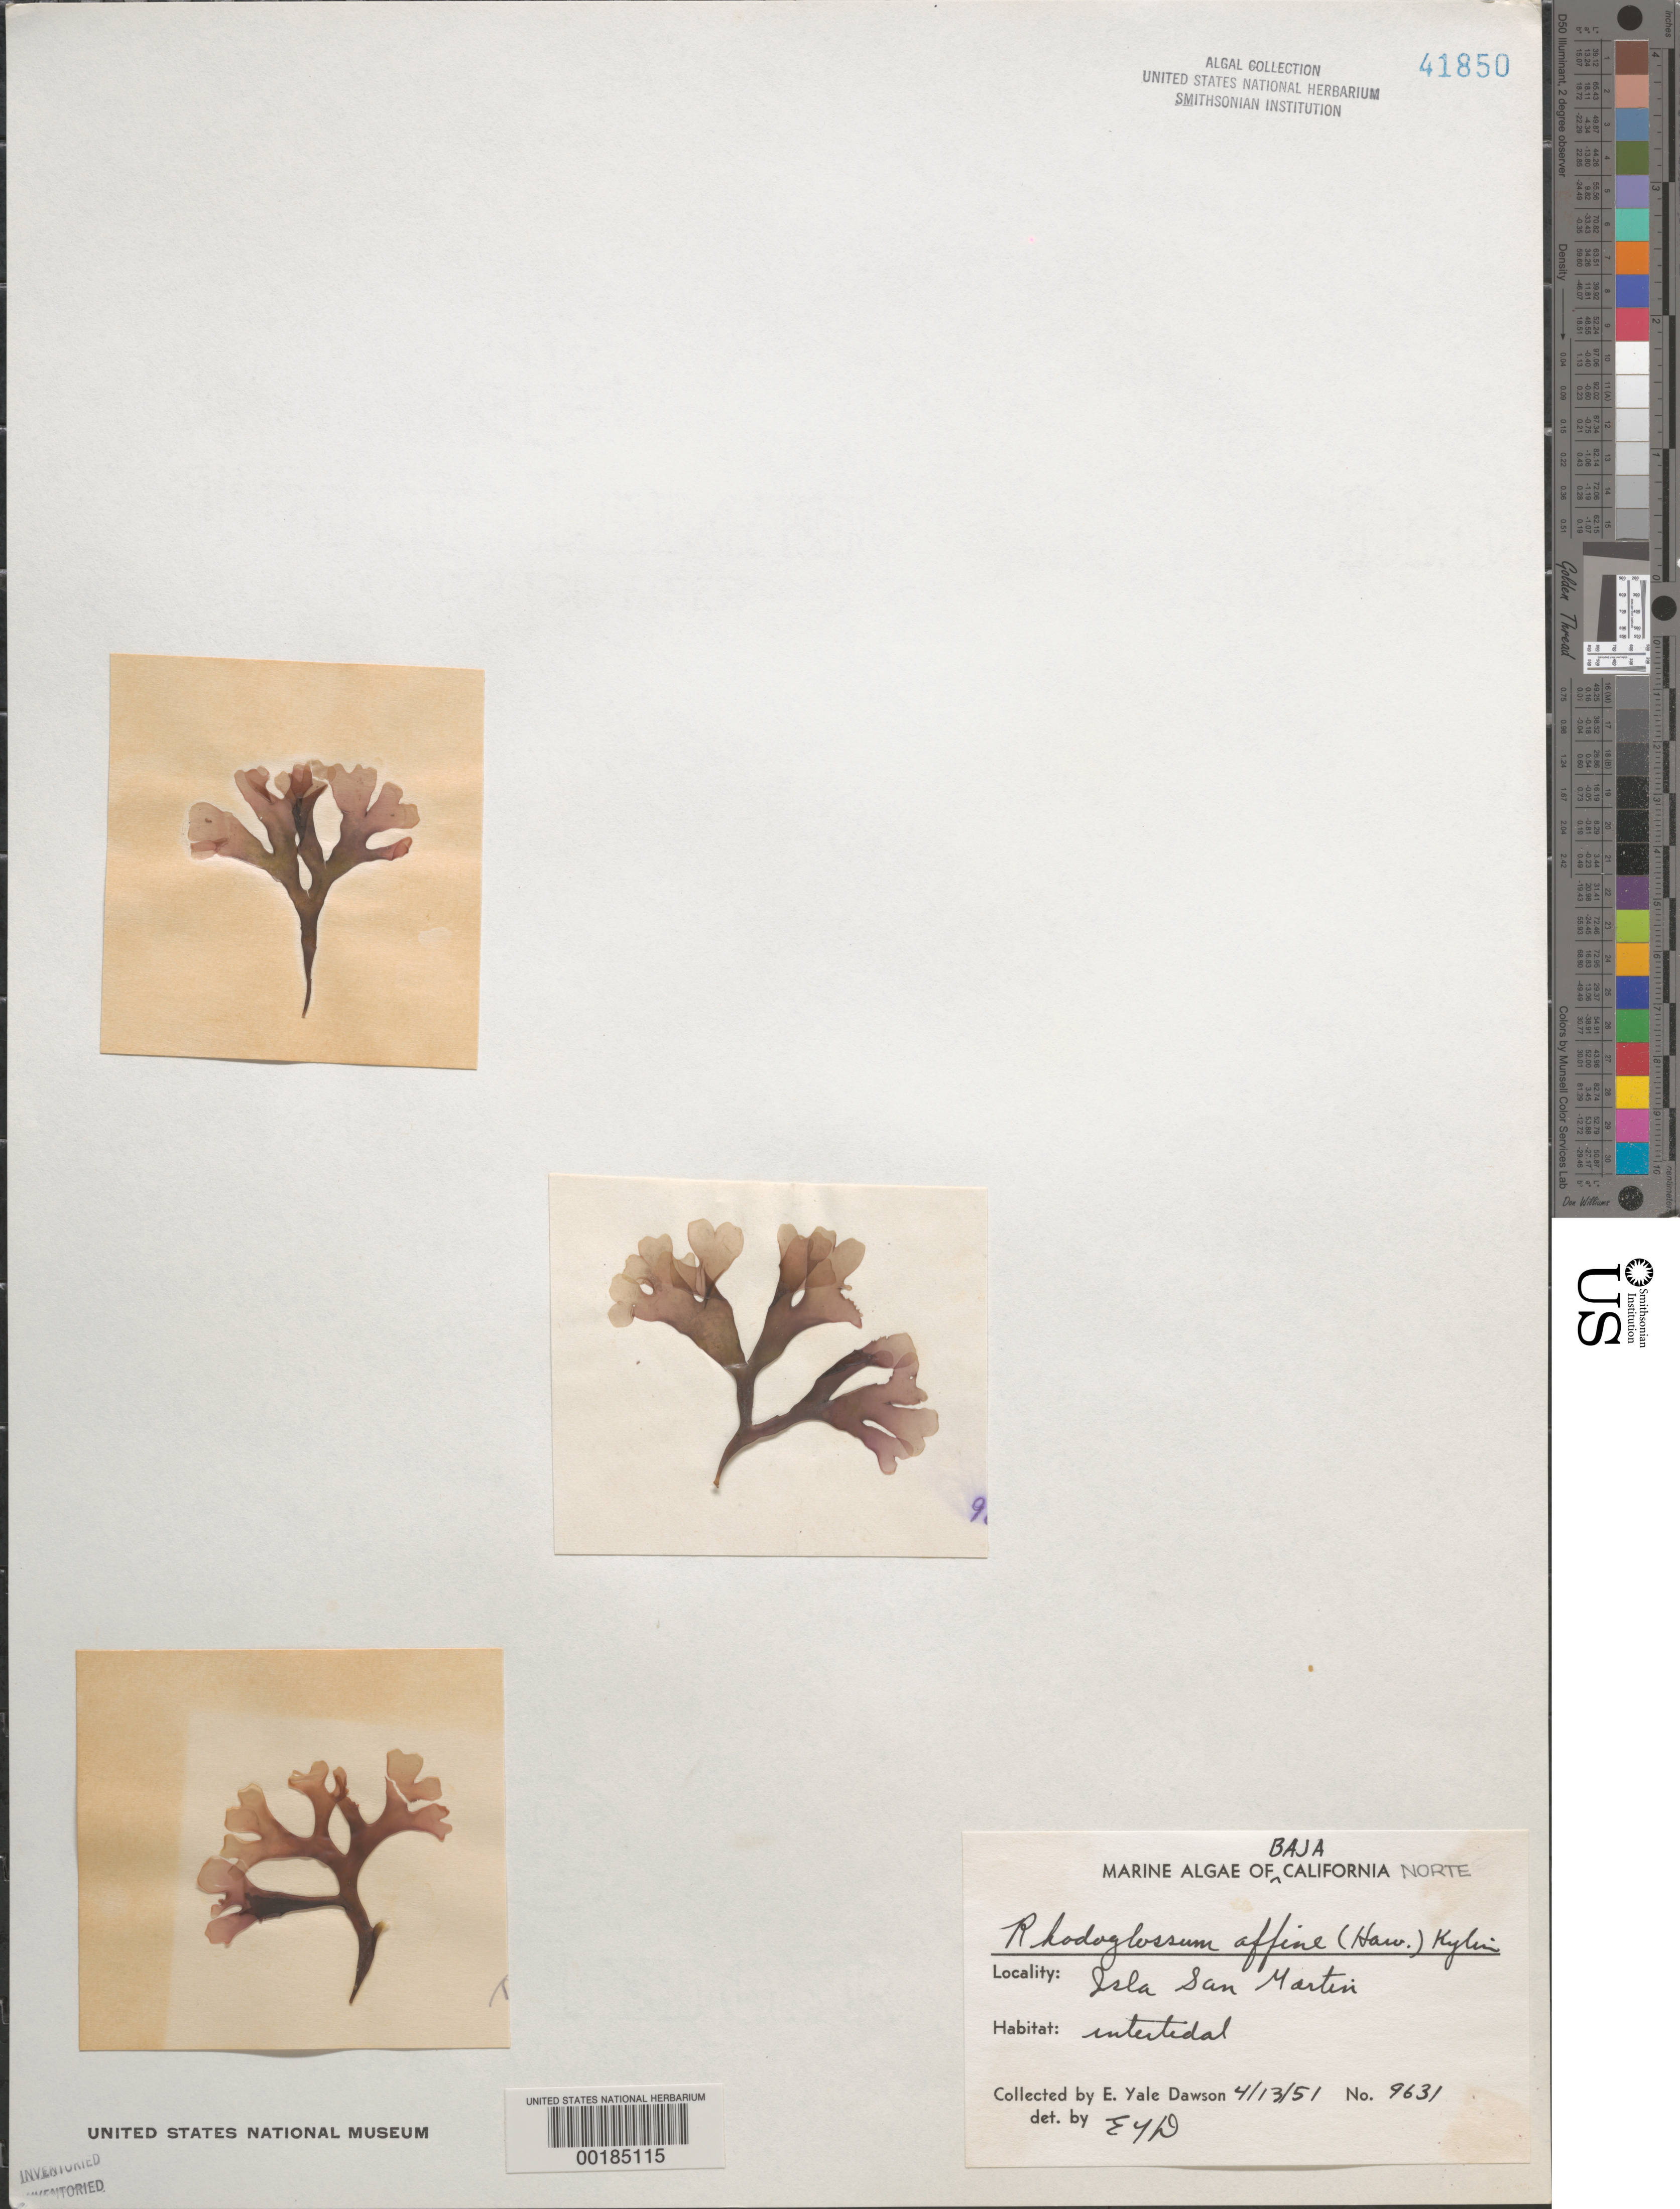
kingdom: Plantae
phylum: Rhodophyta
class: Florideophyceae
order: Gigartinales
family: Gigartinaceae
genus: Mazzaella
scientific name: Mazzaella affinis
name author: (Harvey) Fredericq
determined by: Algae name updating Project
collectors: E. Y. Dawson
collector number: EYD 9631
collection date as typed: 13 Apr 1951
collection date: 1951-04-13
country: Mexico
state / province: Baja California Norte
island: Isla San Martin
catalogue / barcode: US 41850